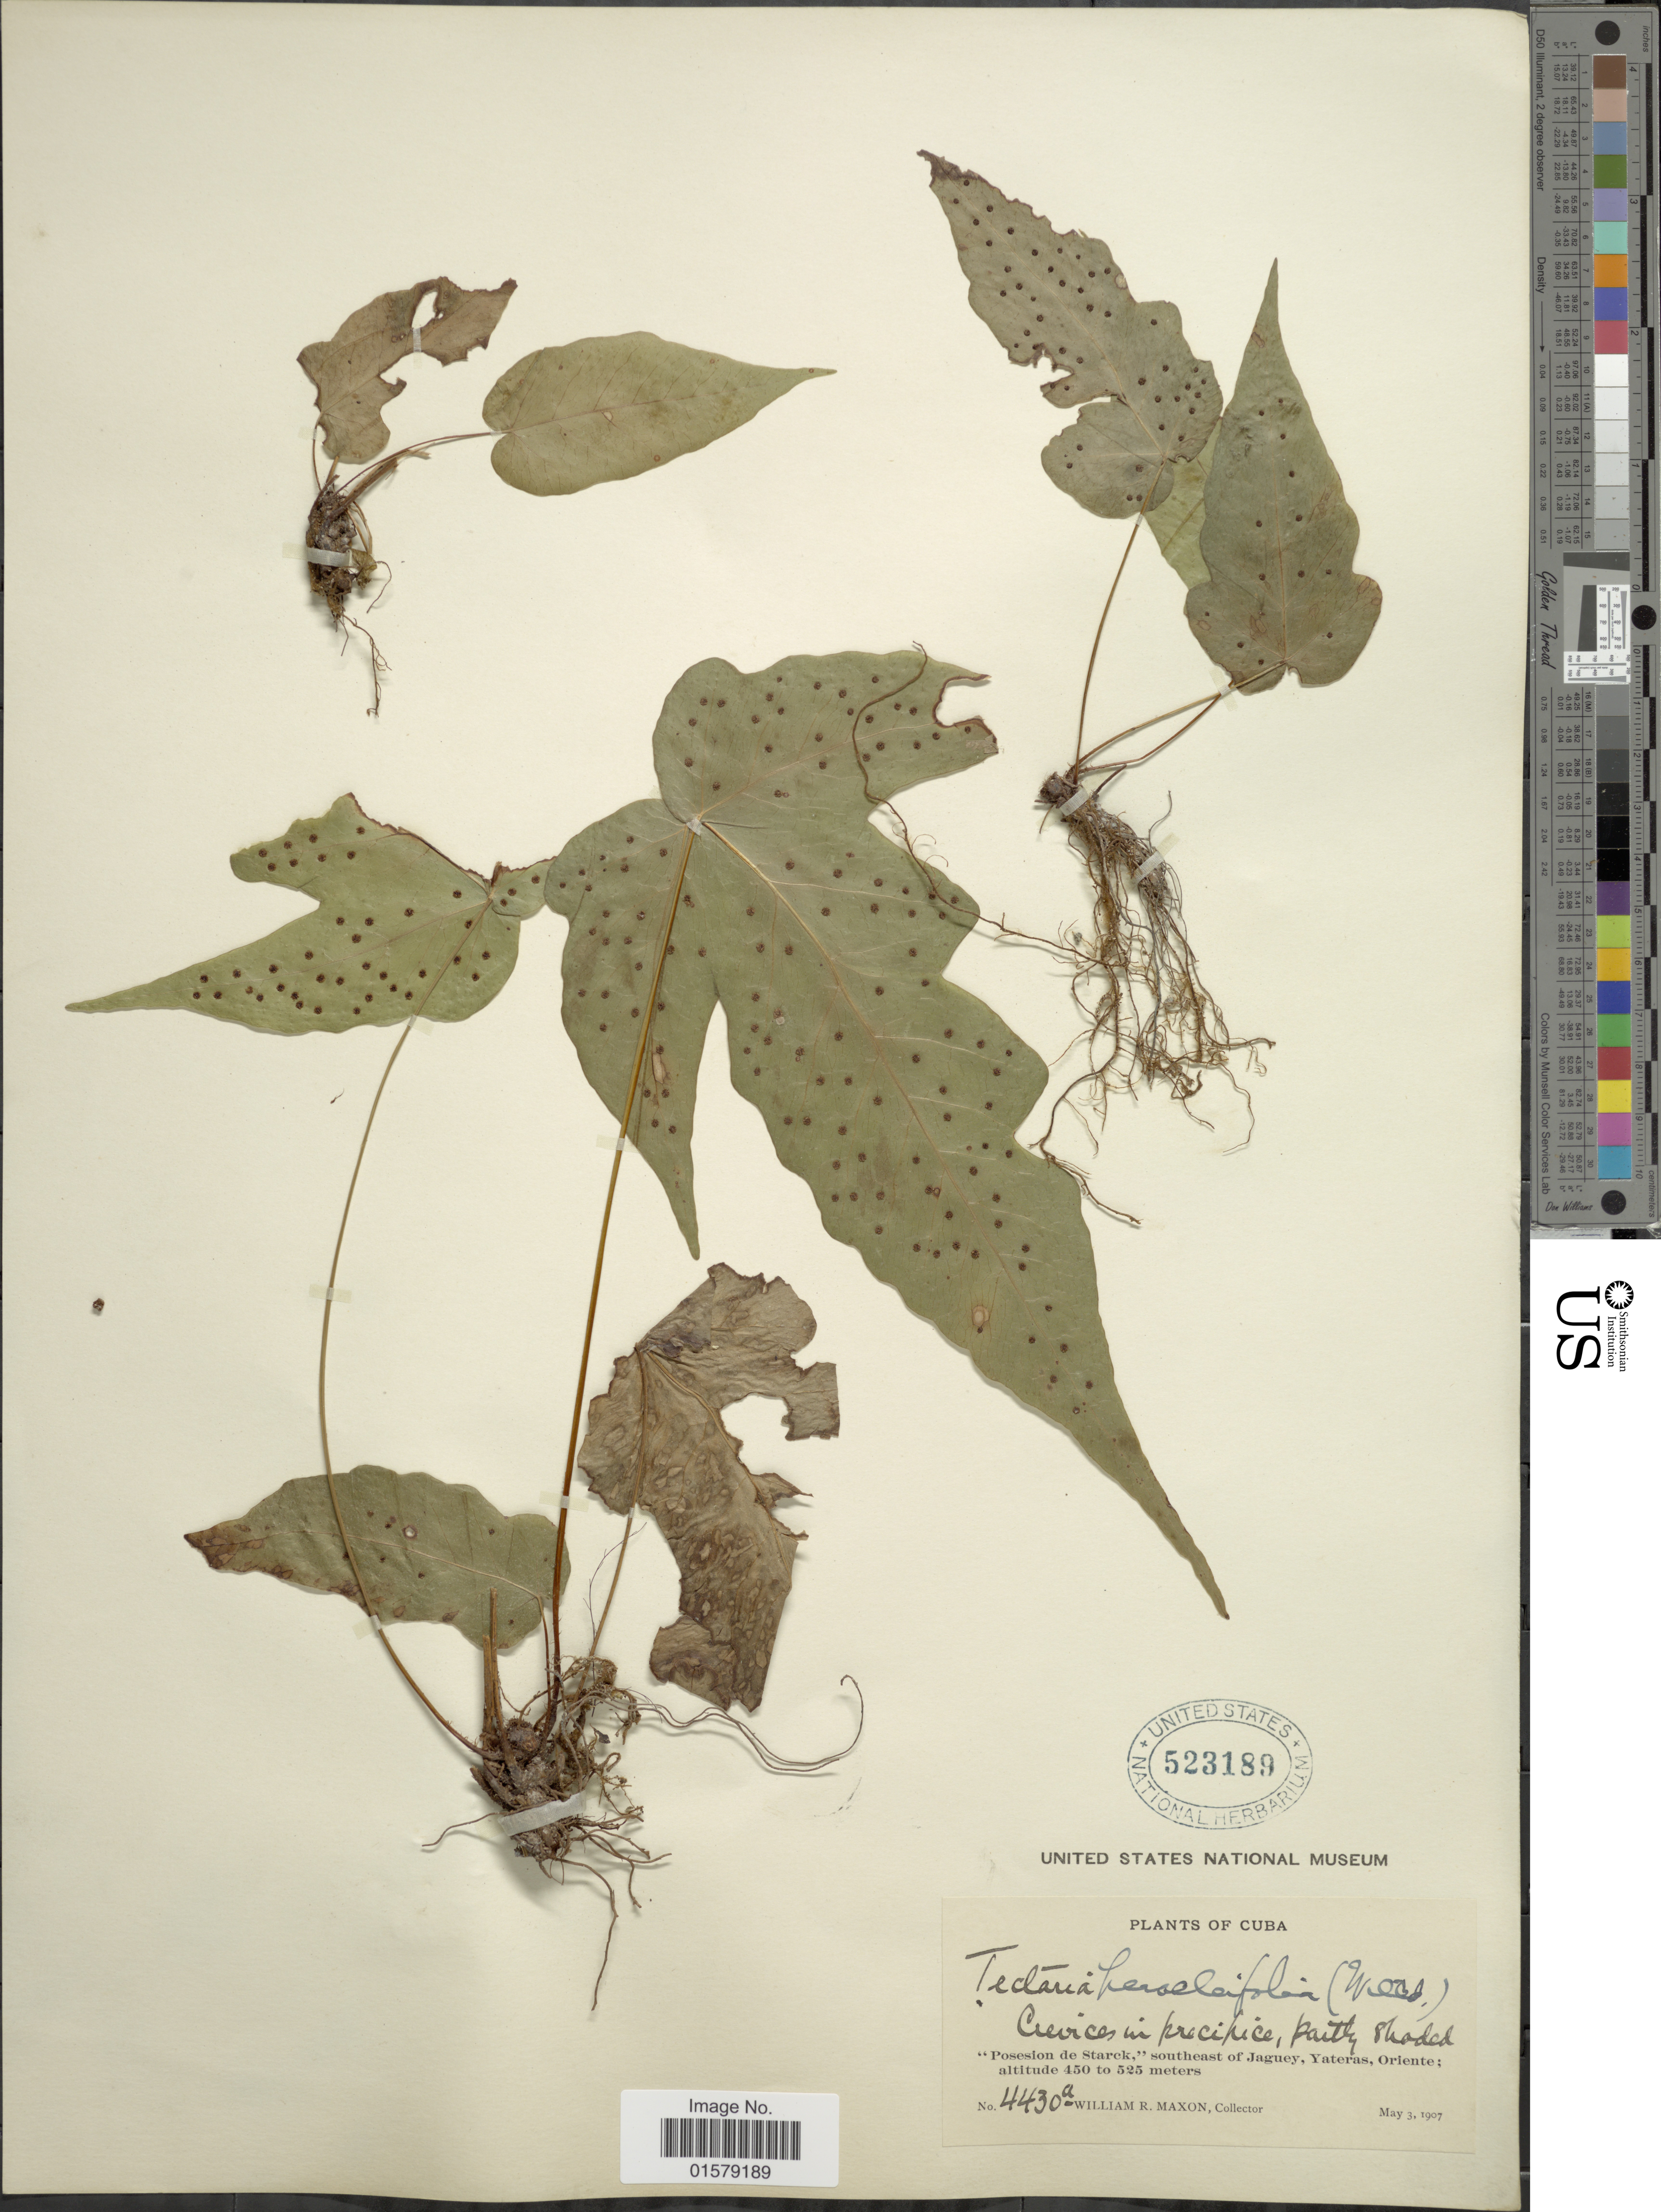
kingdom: Plantae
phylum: Tracheophyta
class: Polypodiopsida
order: Polypodiales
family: Tectariaceae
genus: Tectaria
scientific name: Tectaria heracleifolia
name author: (Willd.) Underw.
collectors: W. R. Maxon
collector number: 4430a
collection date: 1907-05-03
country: Cuba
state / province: Oriente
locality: Crevices in precipice, partly shaded, "Posesion de Starck", southeast of Jaguey, Yateras.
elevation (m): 450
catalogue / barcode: US 523189